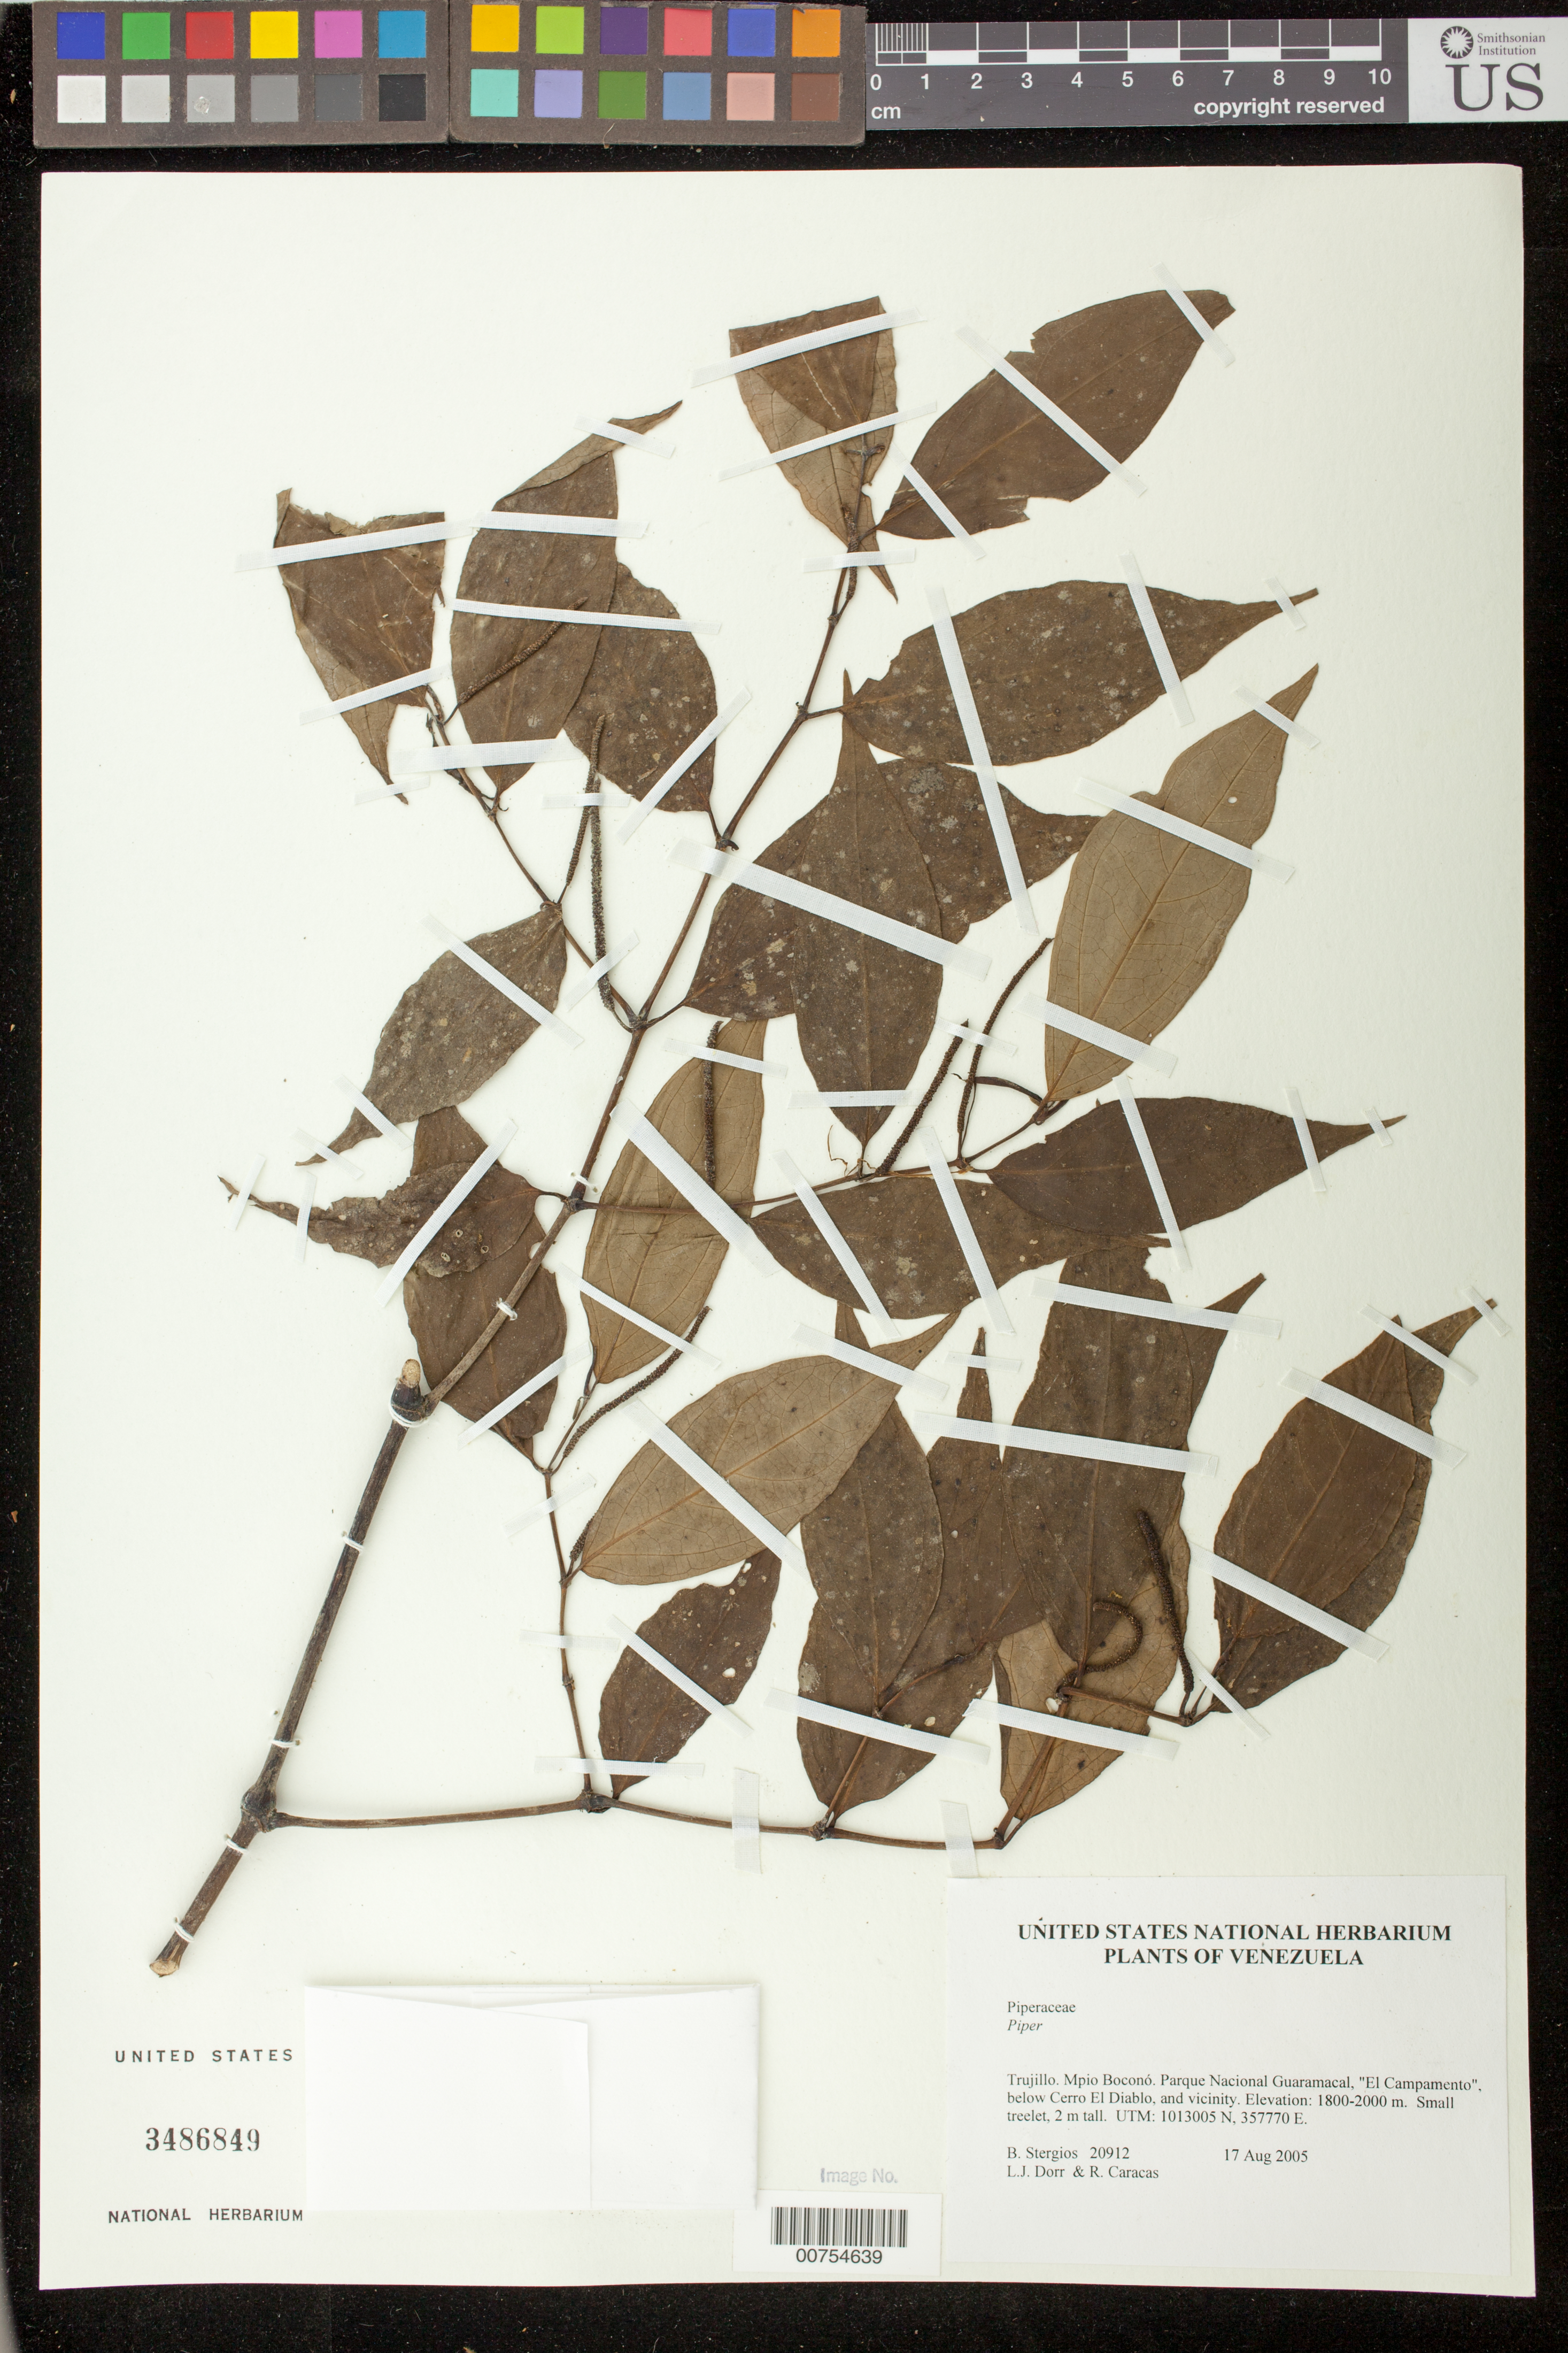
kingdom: Plantae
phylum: Tracheophyta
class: Magnoliopsida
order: Piperales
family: Piperaceae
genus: Piper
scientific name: Piper sotobosquense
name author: S.M. Niño & Dorr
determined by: Niño, S. M.; Dorr, L. J.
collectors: B. G. Stergios, L. J. Dorr & R. Caracas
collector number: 20912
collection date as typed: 17 Aug 2005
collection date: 2005-08-17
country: Venezuela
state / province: Trujillo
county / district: Boconó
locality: Parque Nacional Guaramacal, "El Campamento", below Cerro El Diablo, and vicinity.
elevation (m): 1800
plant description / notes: PORT, US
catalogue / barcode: US 3486849